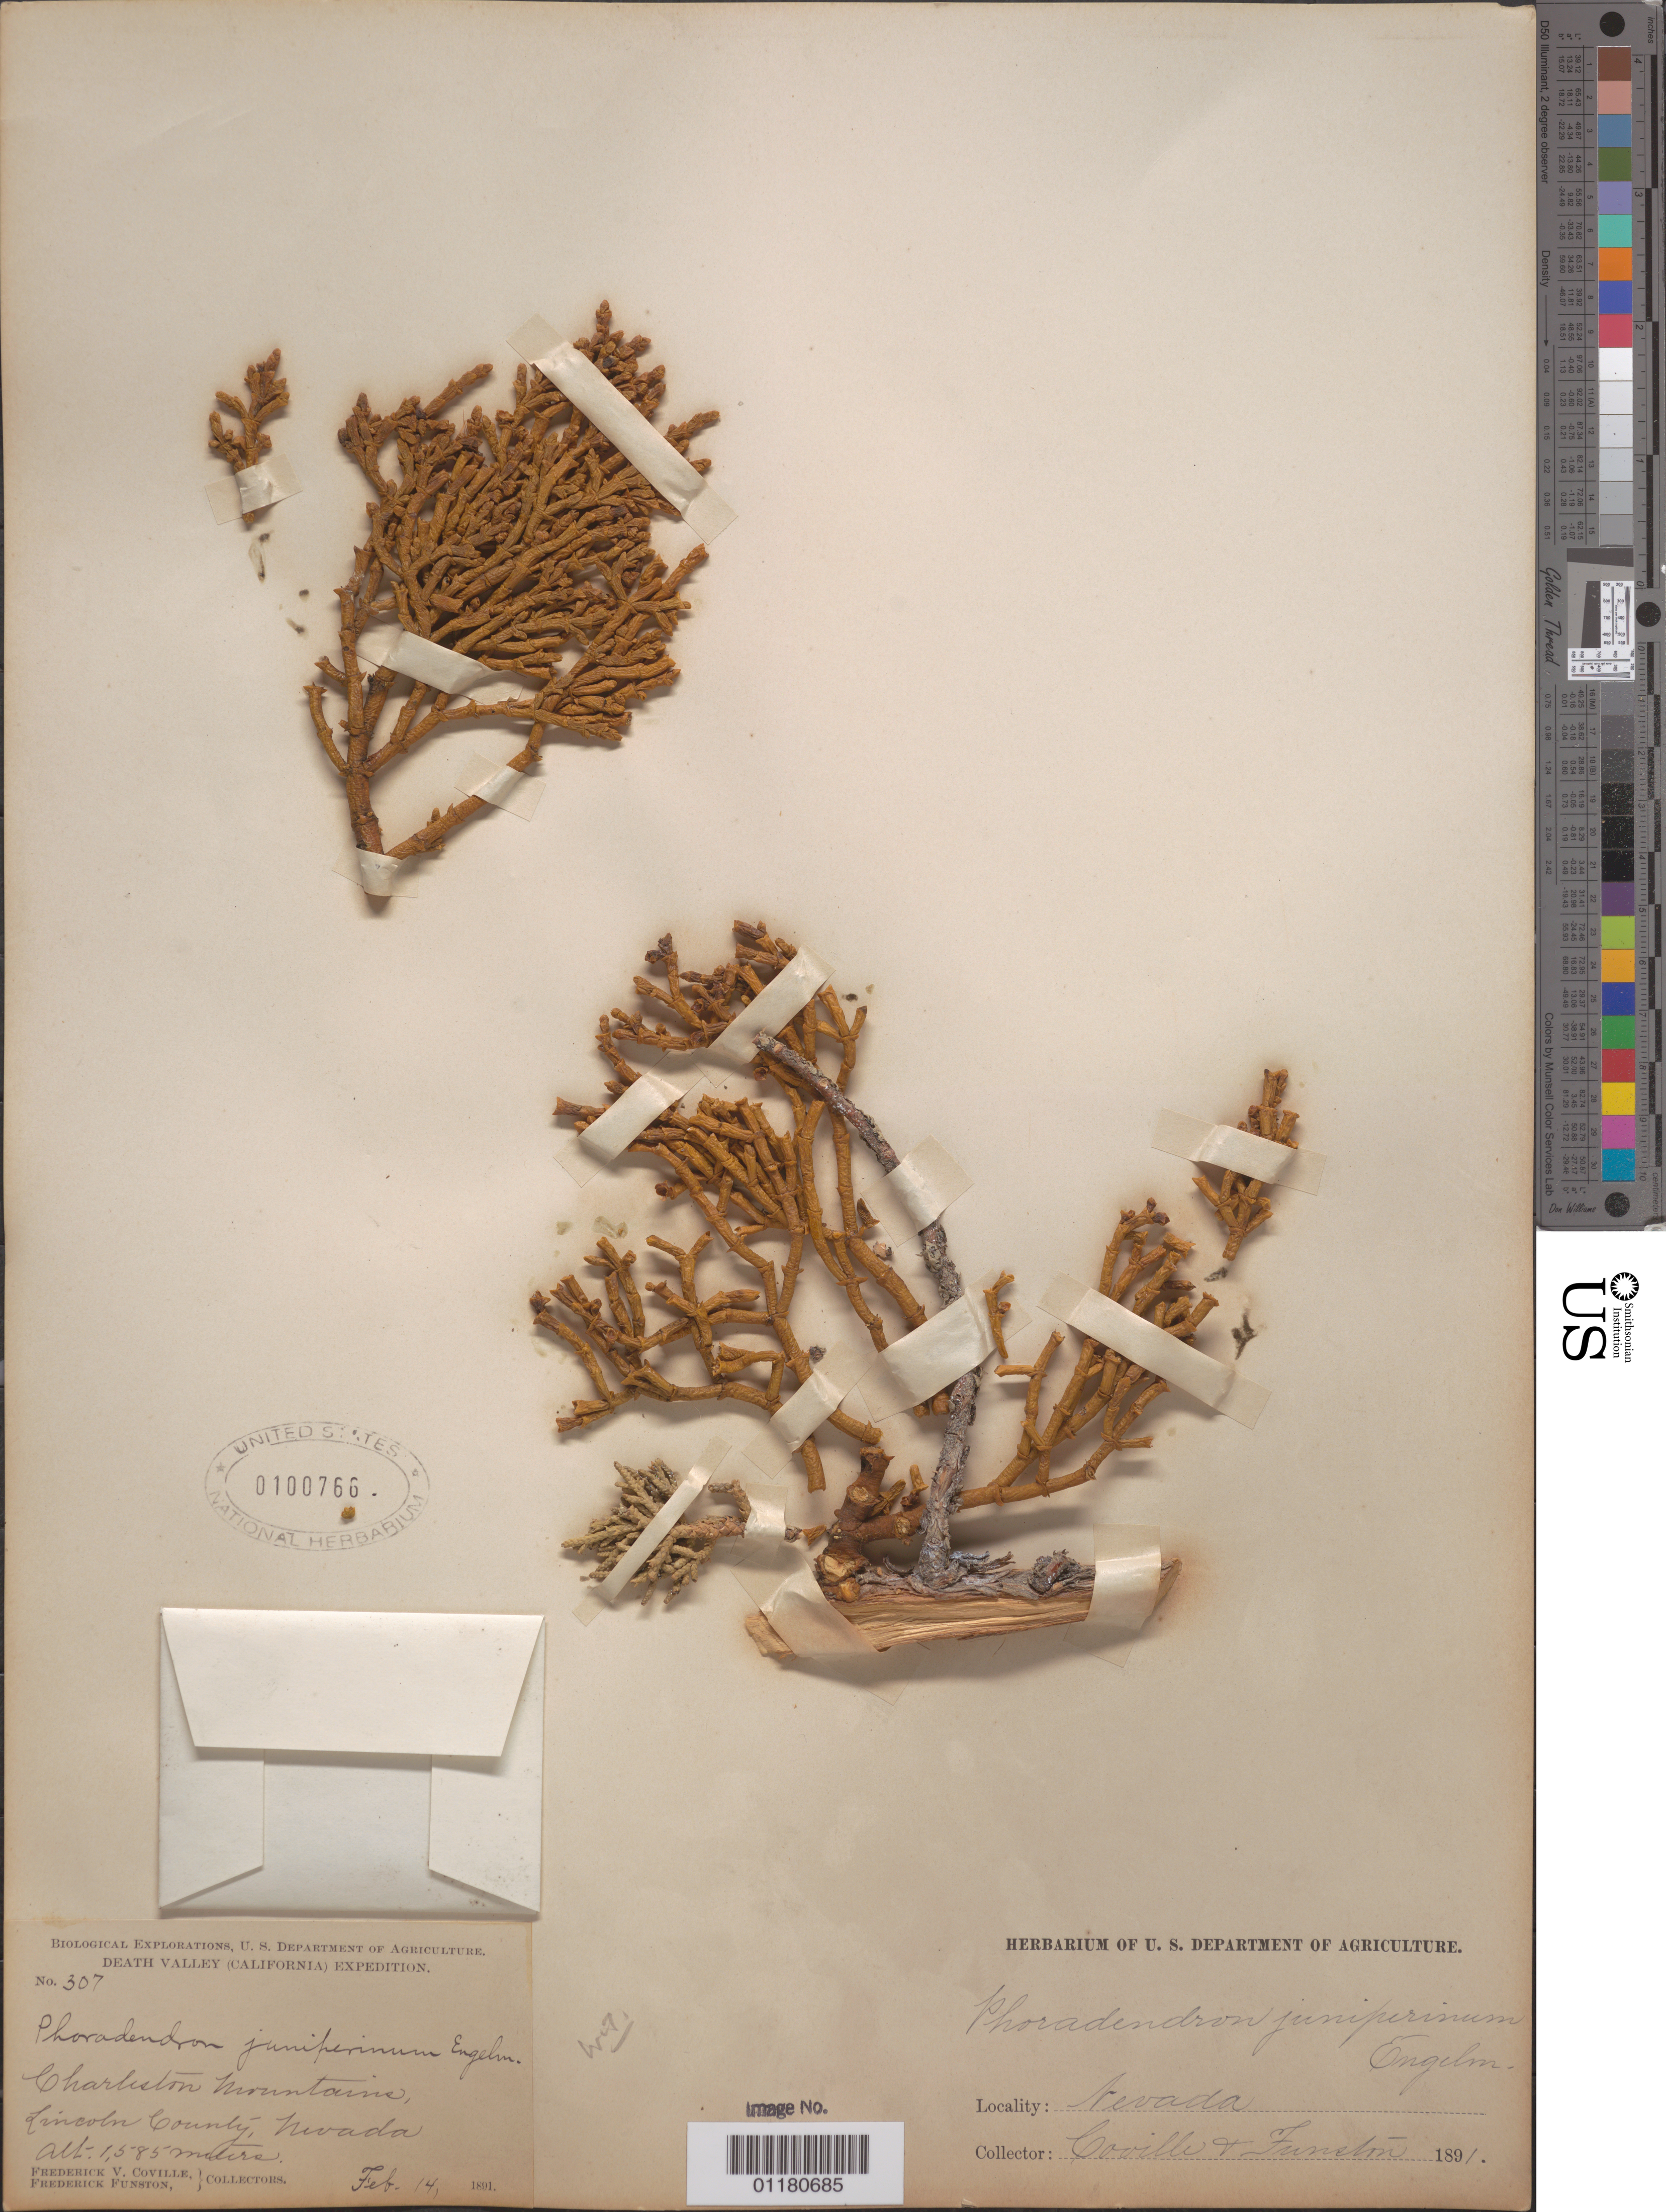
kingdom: Plantae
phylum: Tracheophyta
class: Magnoliopsida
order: Santalales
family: Viscaceae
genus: Phoradendron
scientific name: Phoradendron juniperinum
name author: Engelm. ex A. Gray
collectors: F. V. Coville & F. Funston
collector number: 307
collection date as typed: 14 Feb 1891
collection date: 1891-02-14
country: United States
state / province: Nevada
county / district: Lincoln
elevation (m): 1585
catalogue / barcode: US 100766